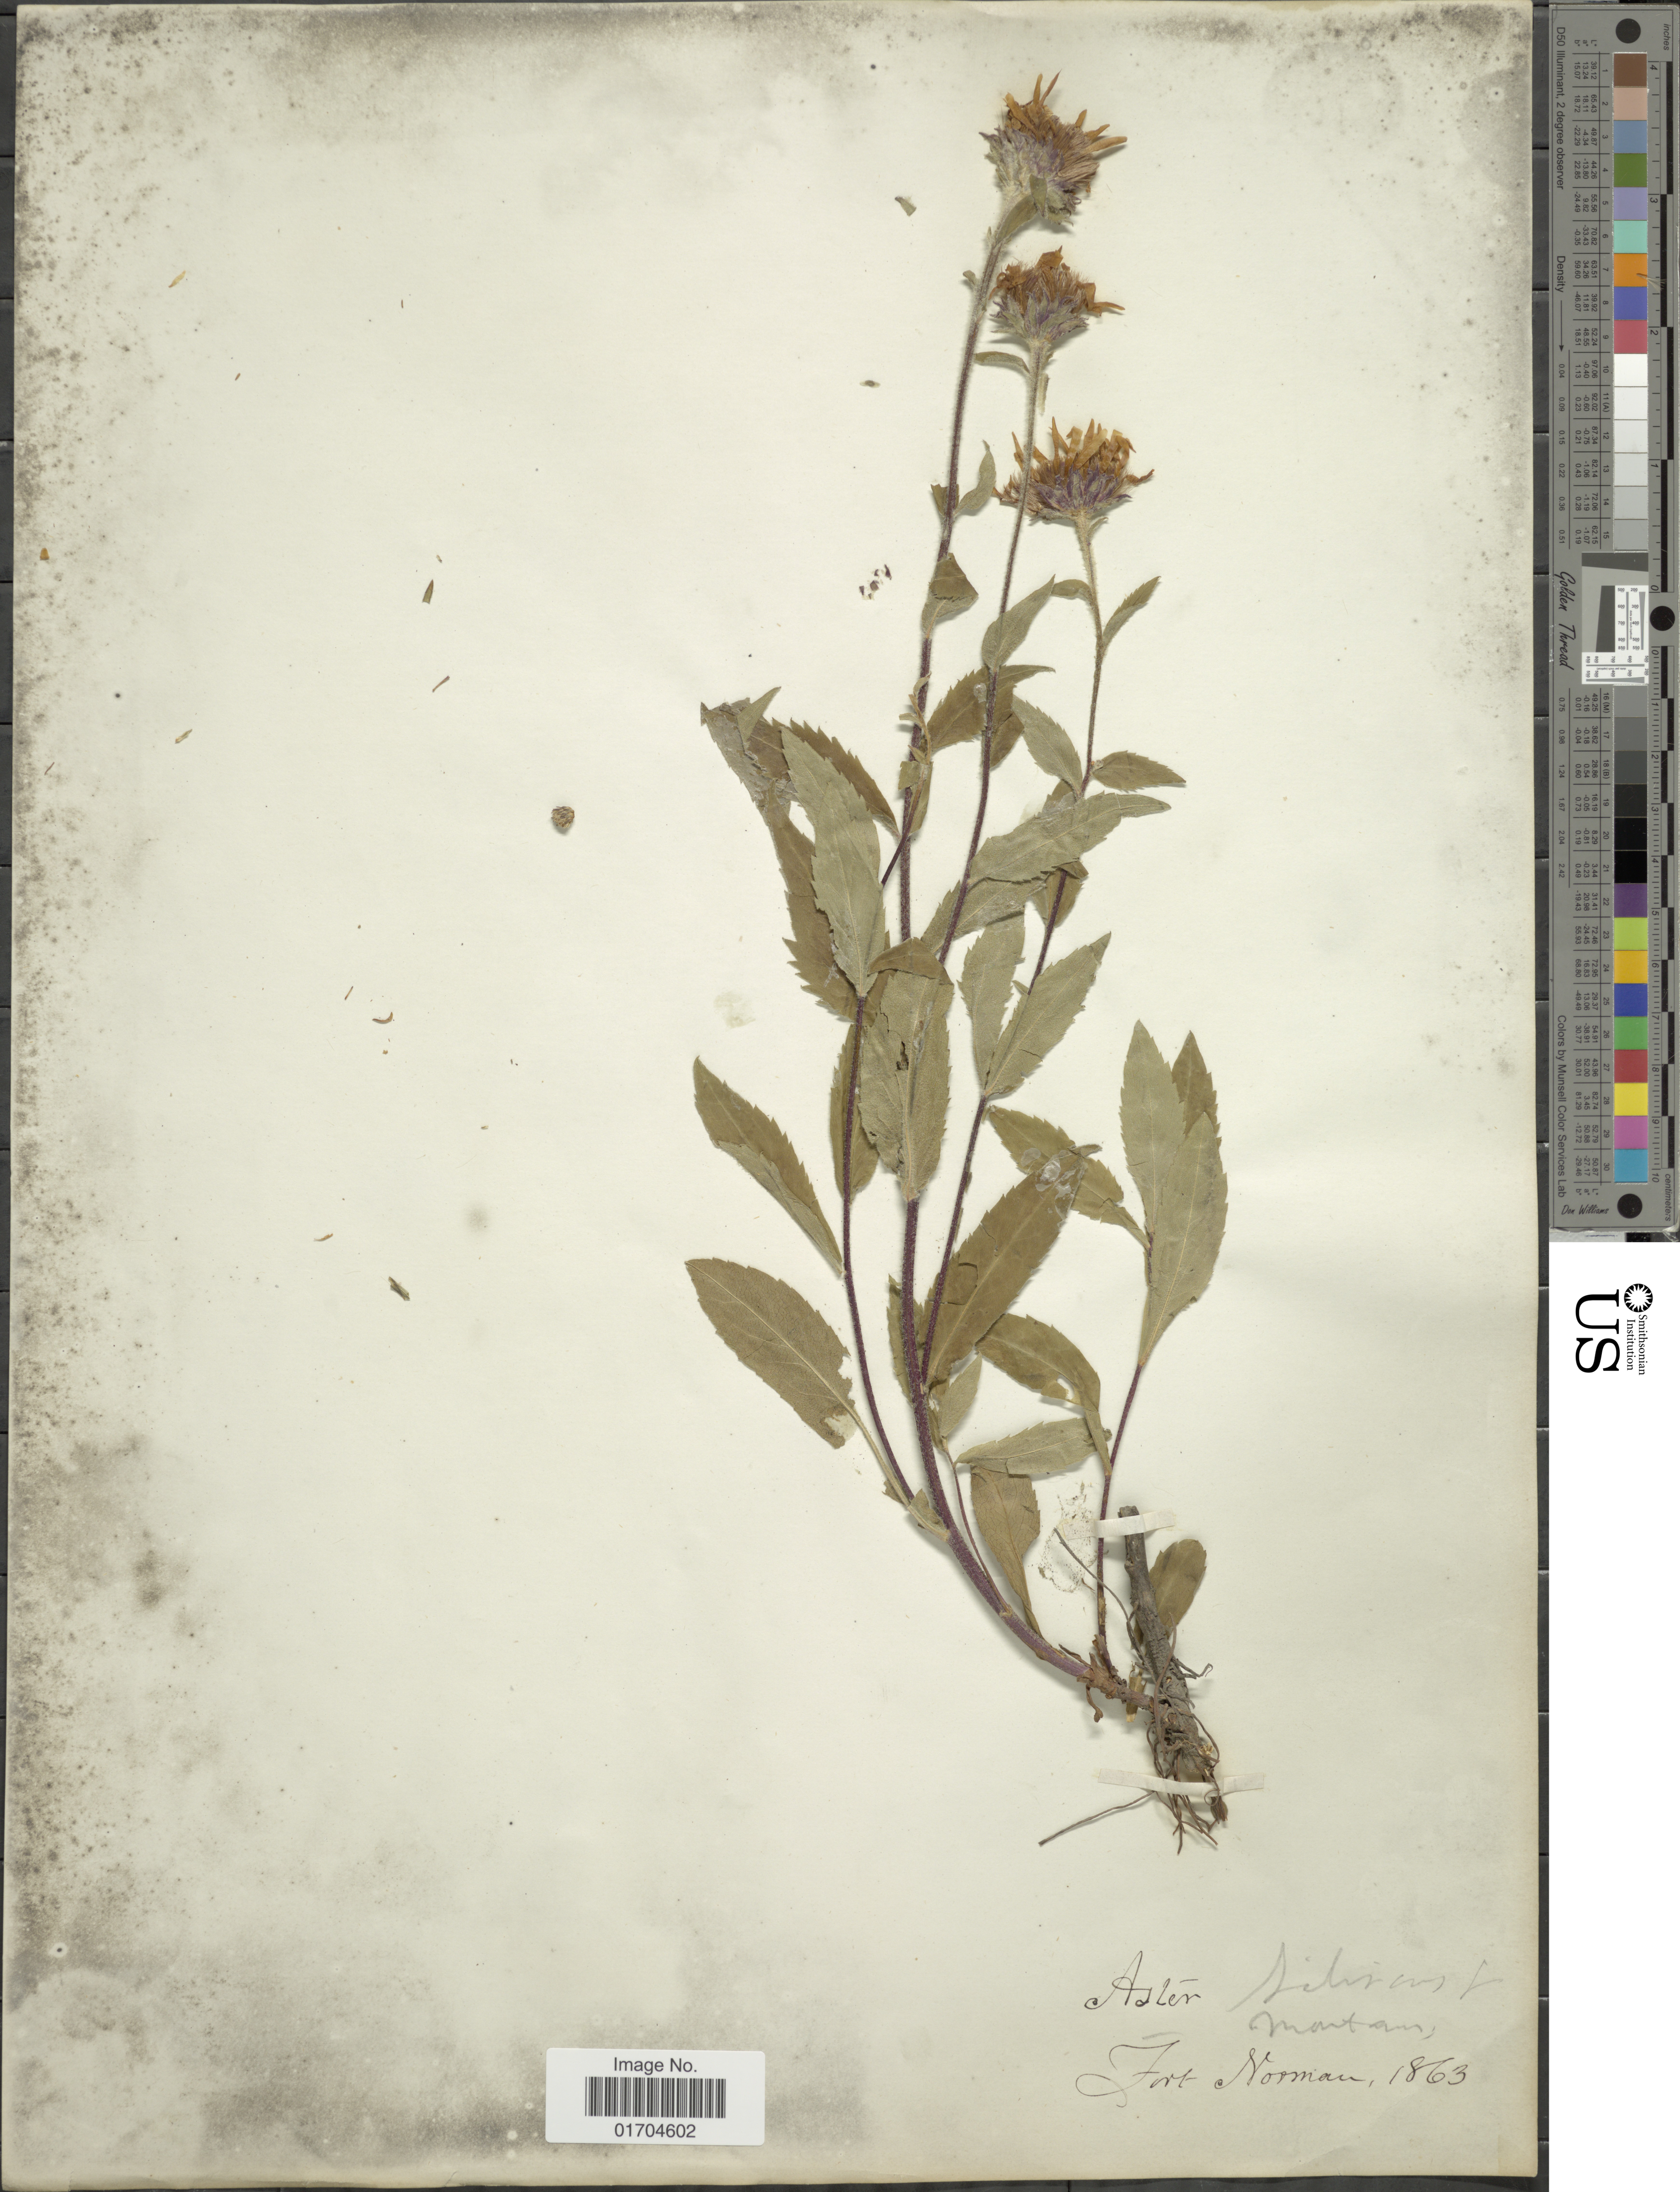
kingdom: Plantae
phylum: Tracheophyta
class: Magnoliopsida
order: Asterales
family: Asteraceae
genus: Symphyotrichum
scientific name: Symphyotrichum sp.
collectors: Norman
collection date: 1863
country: United States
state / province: Montana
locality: Fort [unsure placement]